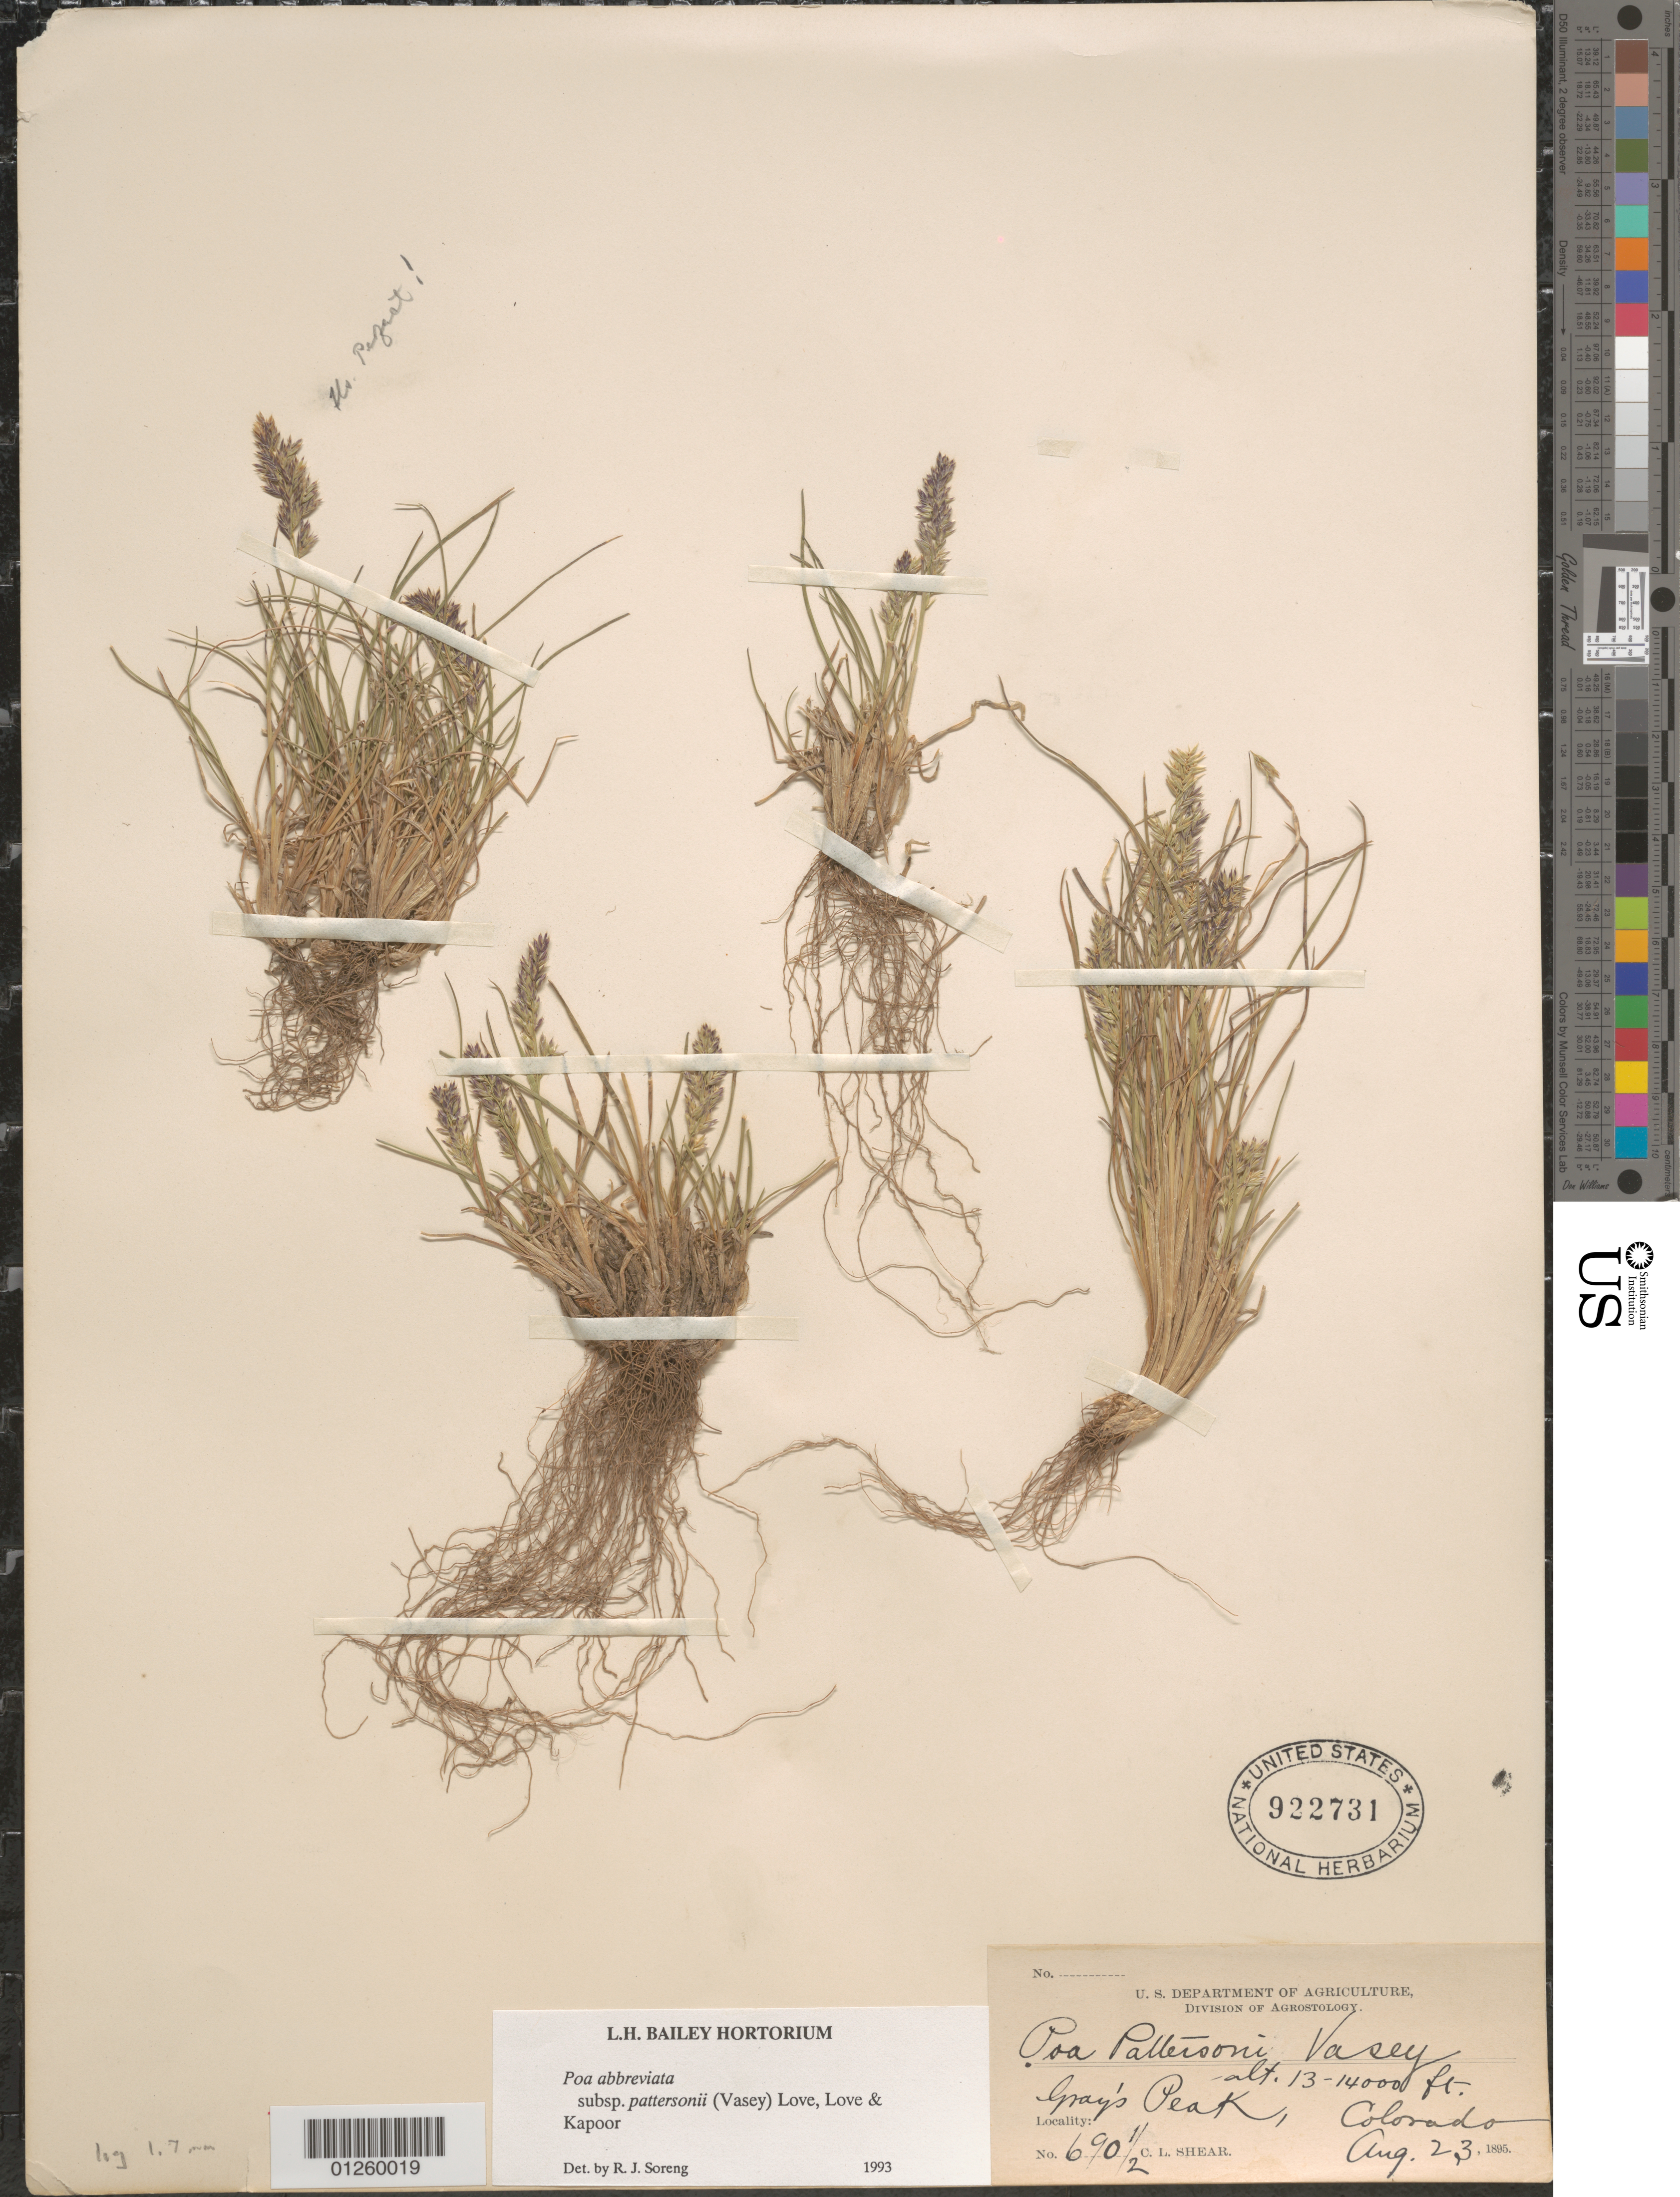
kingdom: Plantae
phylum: Tracheophyta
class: Liliopsida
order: Poales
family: Poaceae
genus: Poa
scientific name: Poa abbreviata subsp. pattersonii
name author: (Vasey) Á. Löve et al.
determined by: Soreng, Robert J., Research Associate (BOT), Smithsonian Institution - National Museum of Natural History (UNITED STATES)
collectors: C. L. Shear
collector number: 690 1/2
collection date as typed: Aug. 2, 3, 1895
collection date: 1895-08-02/1895-08-03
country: United States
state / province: Colorado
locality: Gray's Peak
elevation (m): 3962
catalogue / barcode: US 922731